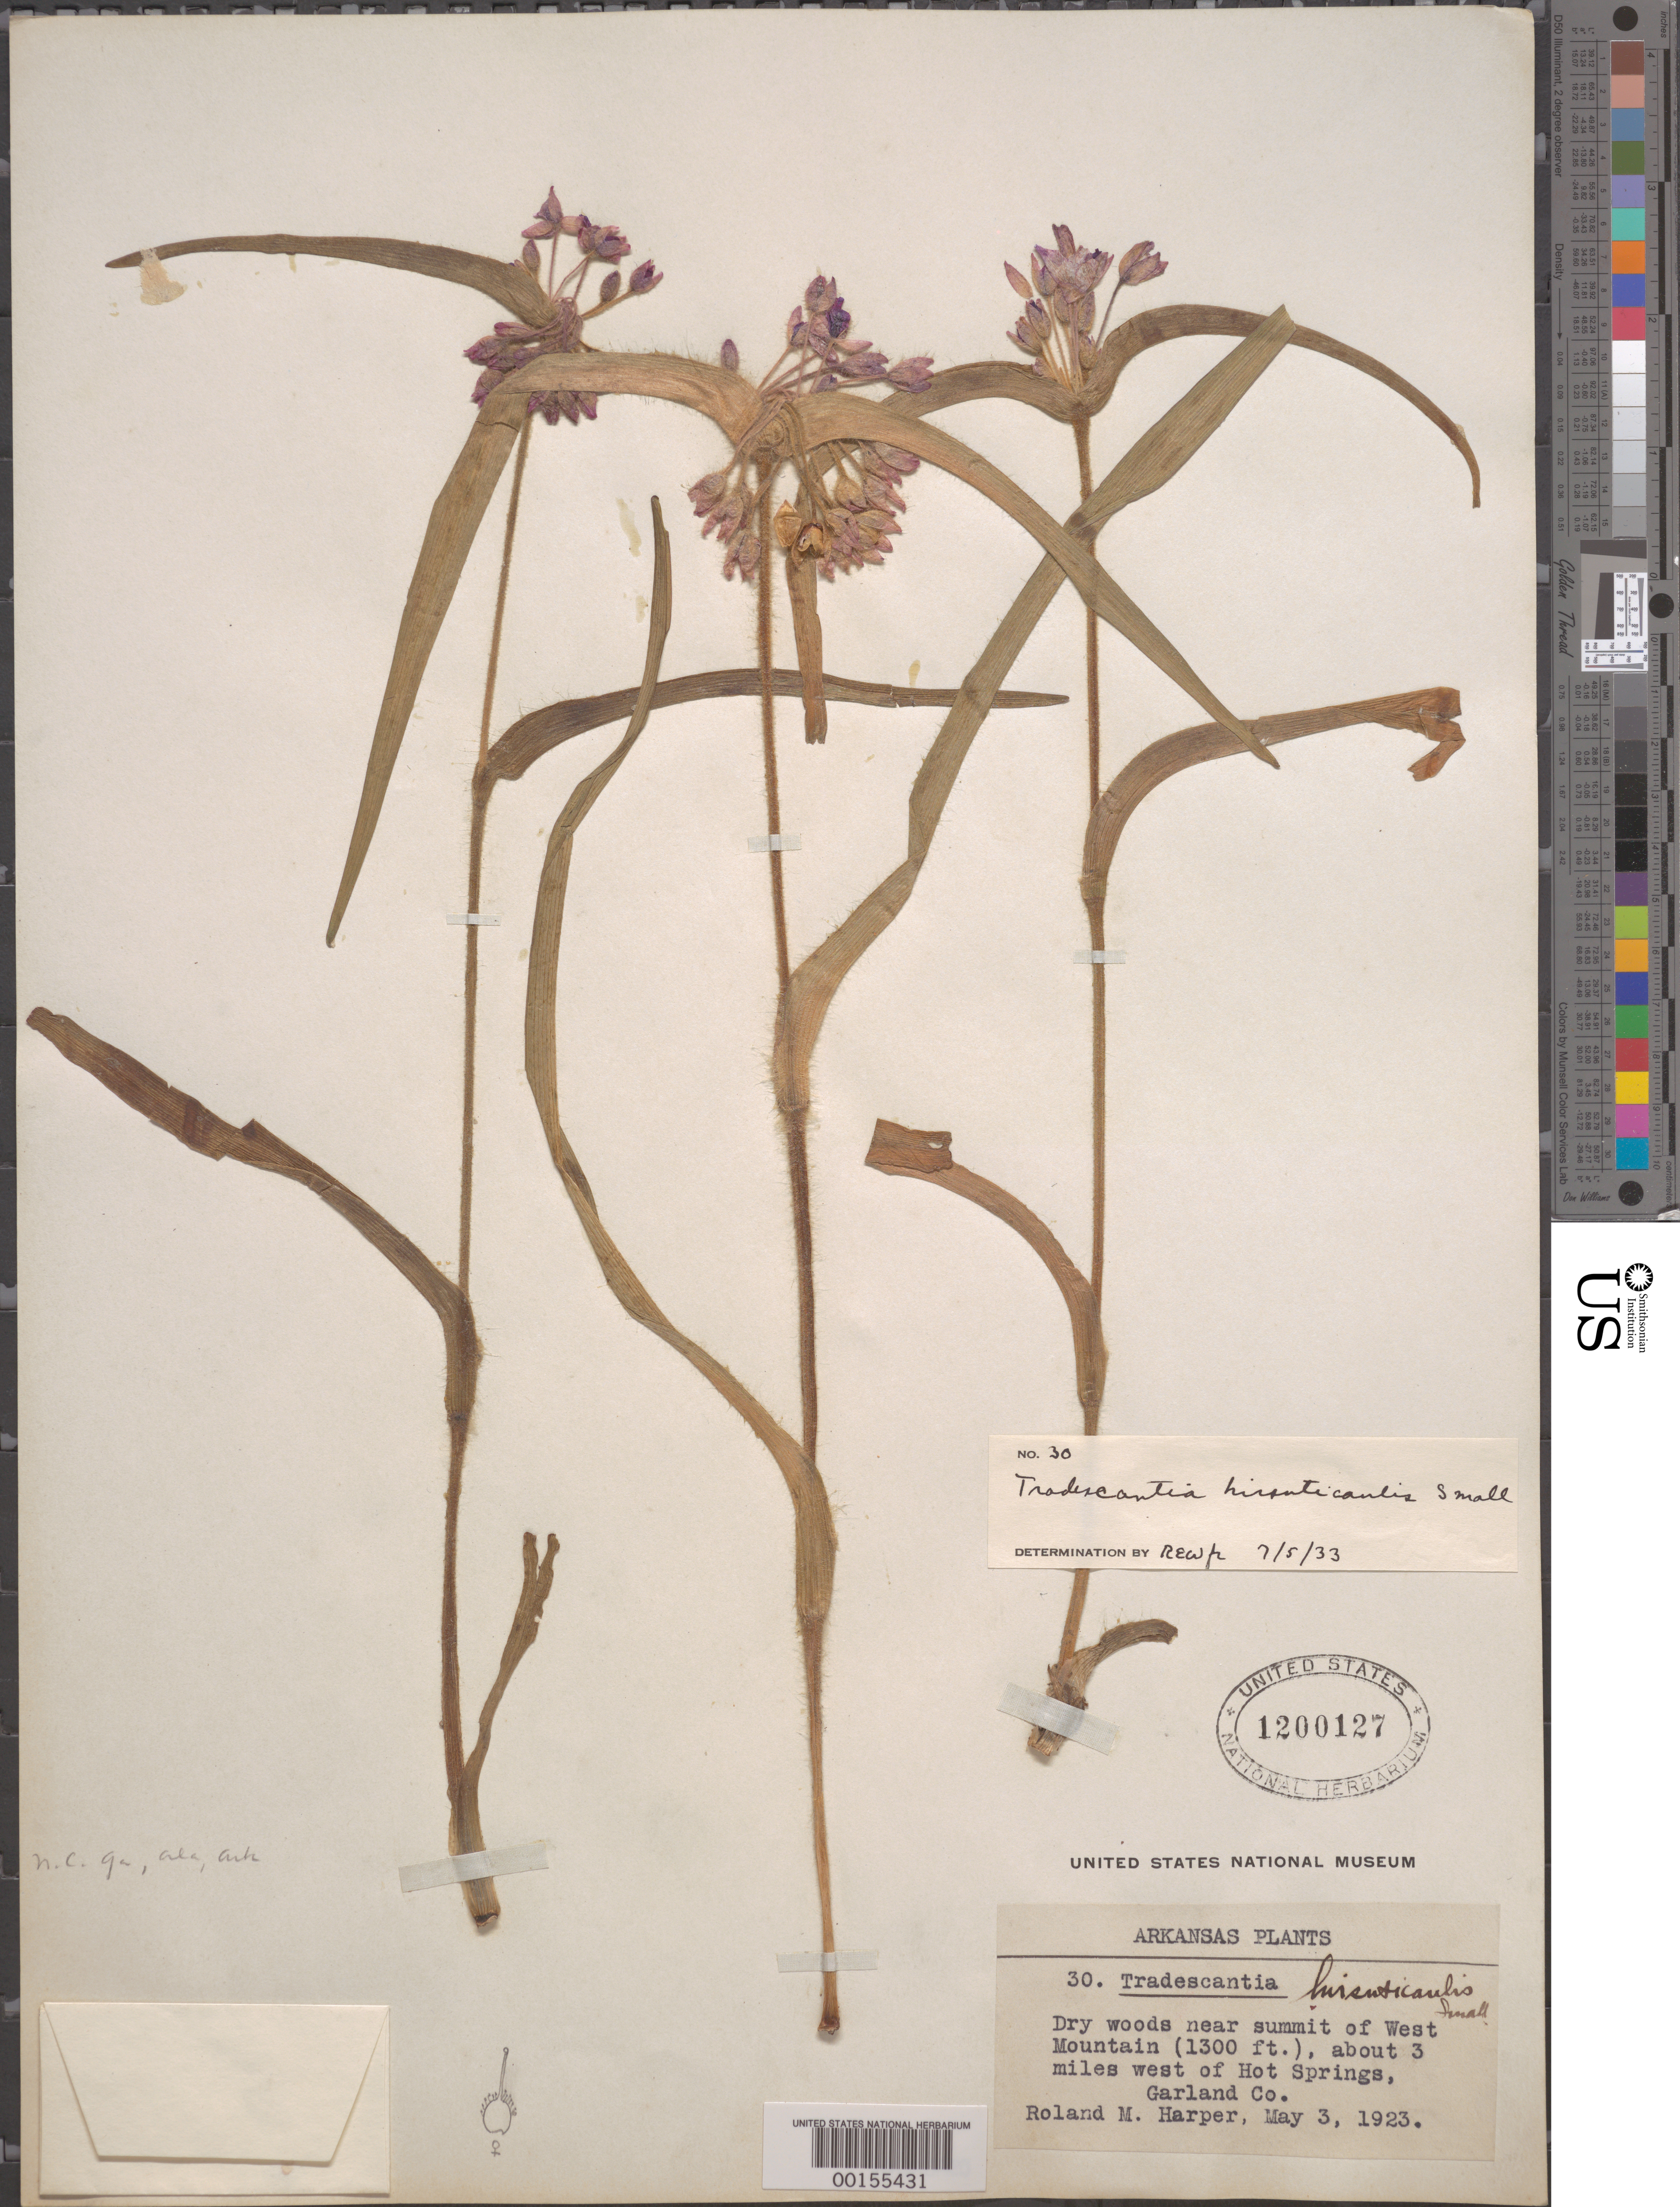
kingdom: Plantae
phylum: Tracheophyta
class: Liliopsida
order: Commelinales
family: Commelinaceae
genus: Tradescantia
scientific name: Tradescantia hirsuticaulis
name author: Small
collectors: R. M. Harper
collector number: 30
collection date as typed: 03 May 1923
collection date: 1923-05-03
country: United States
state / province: Arkansas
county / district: Garland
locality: W of hot springs, west mountain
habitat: Dry woods near mt. summit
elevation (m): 397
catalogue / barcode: US 1200127